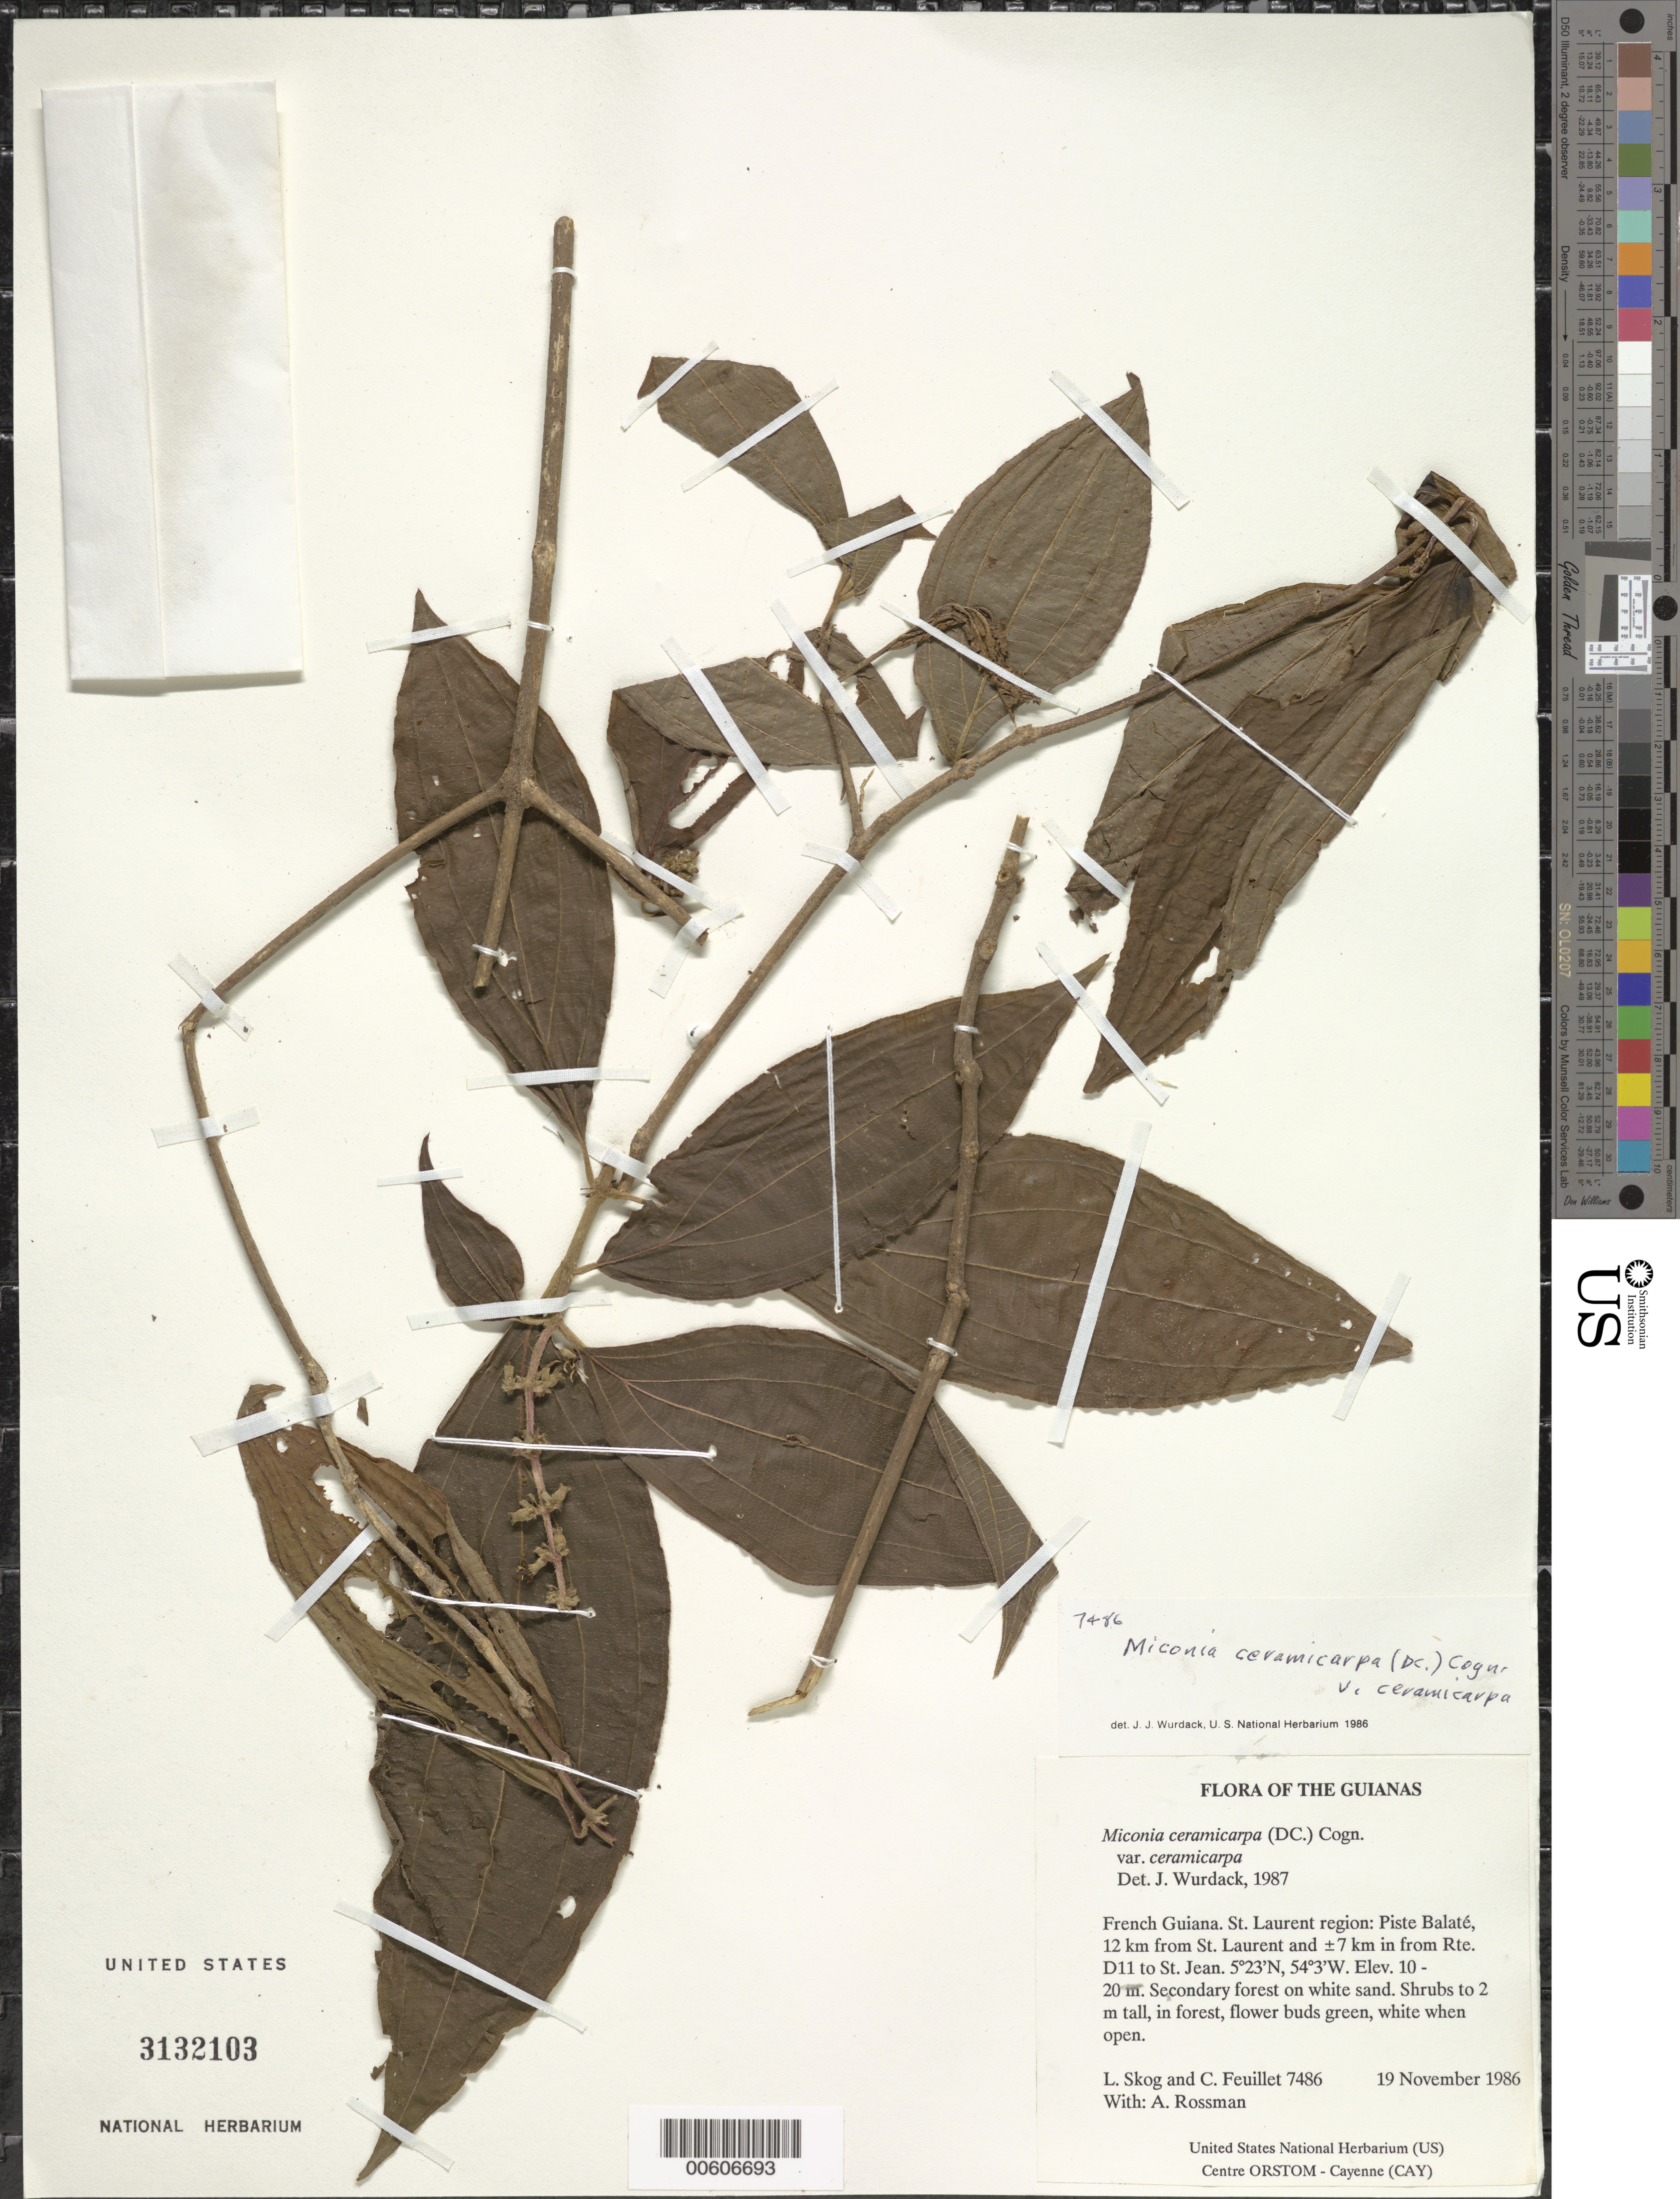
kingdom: Plantae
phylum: Tracheophyta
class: Magnoliopsida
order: Myrtales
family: Melastomataceae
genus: Miconia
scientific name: Miconia ceramicarpa var. ceramicarpa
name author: (DC.) Cogn.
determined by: Wurdack, John J., (US), US (UNITED STATES)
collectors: L. E. Skog, C. Feuillet & A. Rossman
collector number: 7486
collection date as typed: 19 November 1986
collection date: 1986-11-19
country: French Guiana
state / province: Saint-Laurent-du-Maroni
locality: Piste Balaté, 12 km from St. Laurent and ±7 km in from Rte. D11 to St. Jean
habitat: Secondary forest on white sand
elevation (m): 10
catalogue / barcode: US 3132103